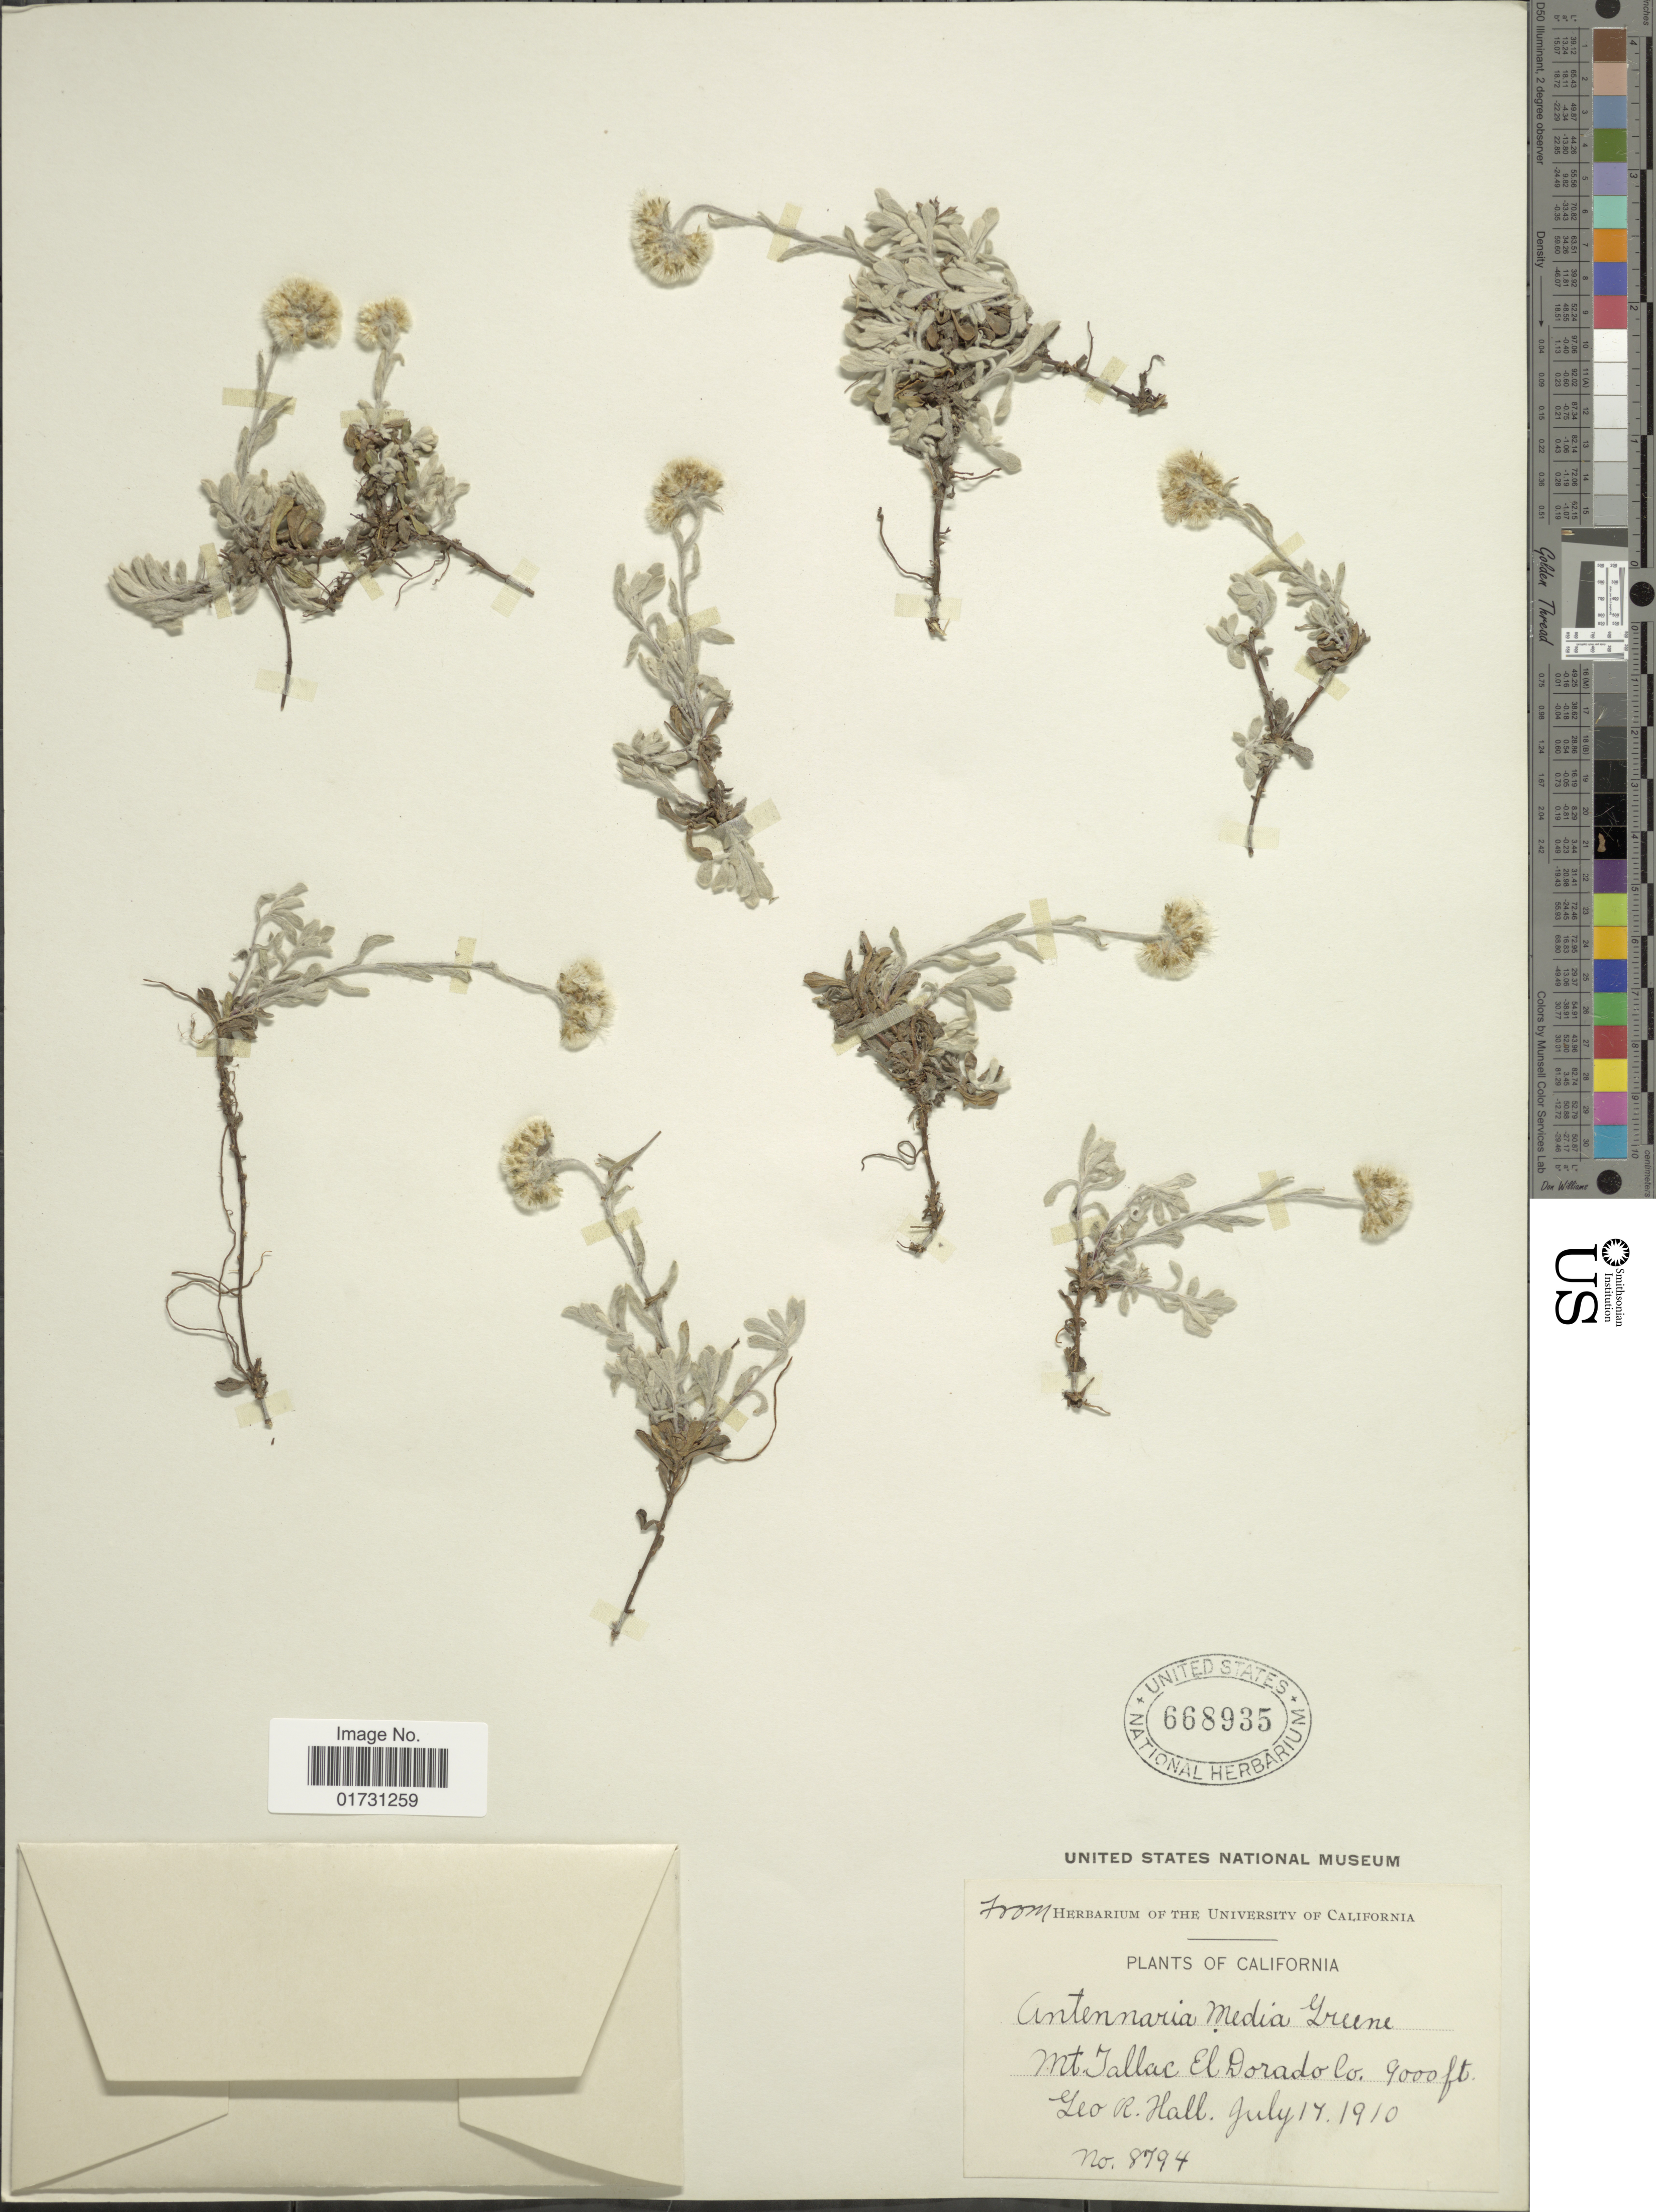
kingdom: Plantae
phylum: Tracheophyta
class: Magnoliopsida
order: Asterales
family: Asteraceae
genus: Antennaria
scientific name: Antennaria media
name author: Greene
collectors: G. Hall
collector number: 8794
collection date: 1910-07-17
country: United States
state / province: California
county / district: El Dorado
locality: Mt. Tallac El Dorado Co.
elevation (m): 2743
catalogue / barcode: US 668935